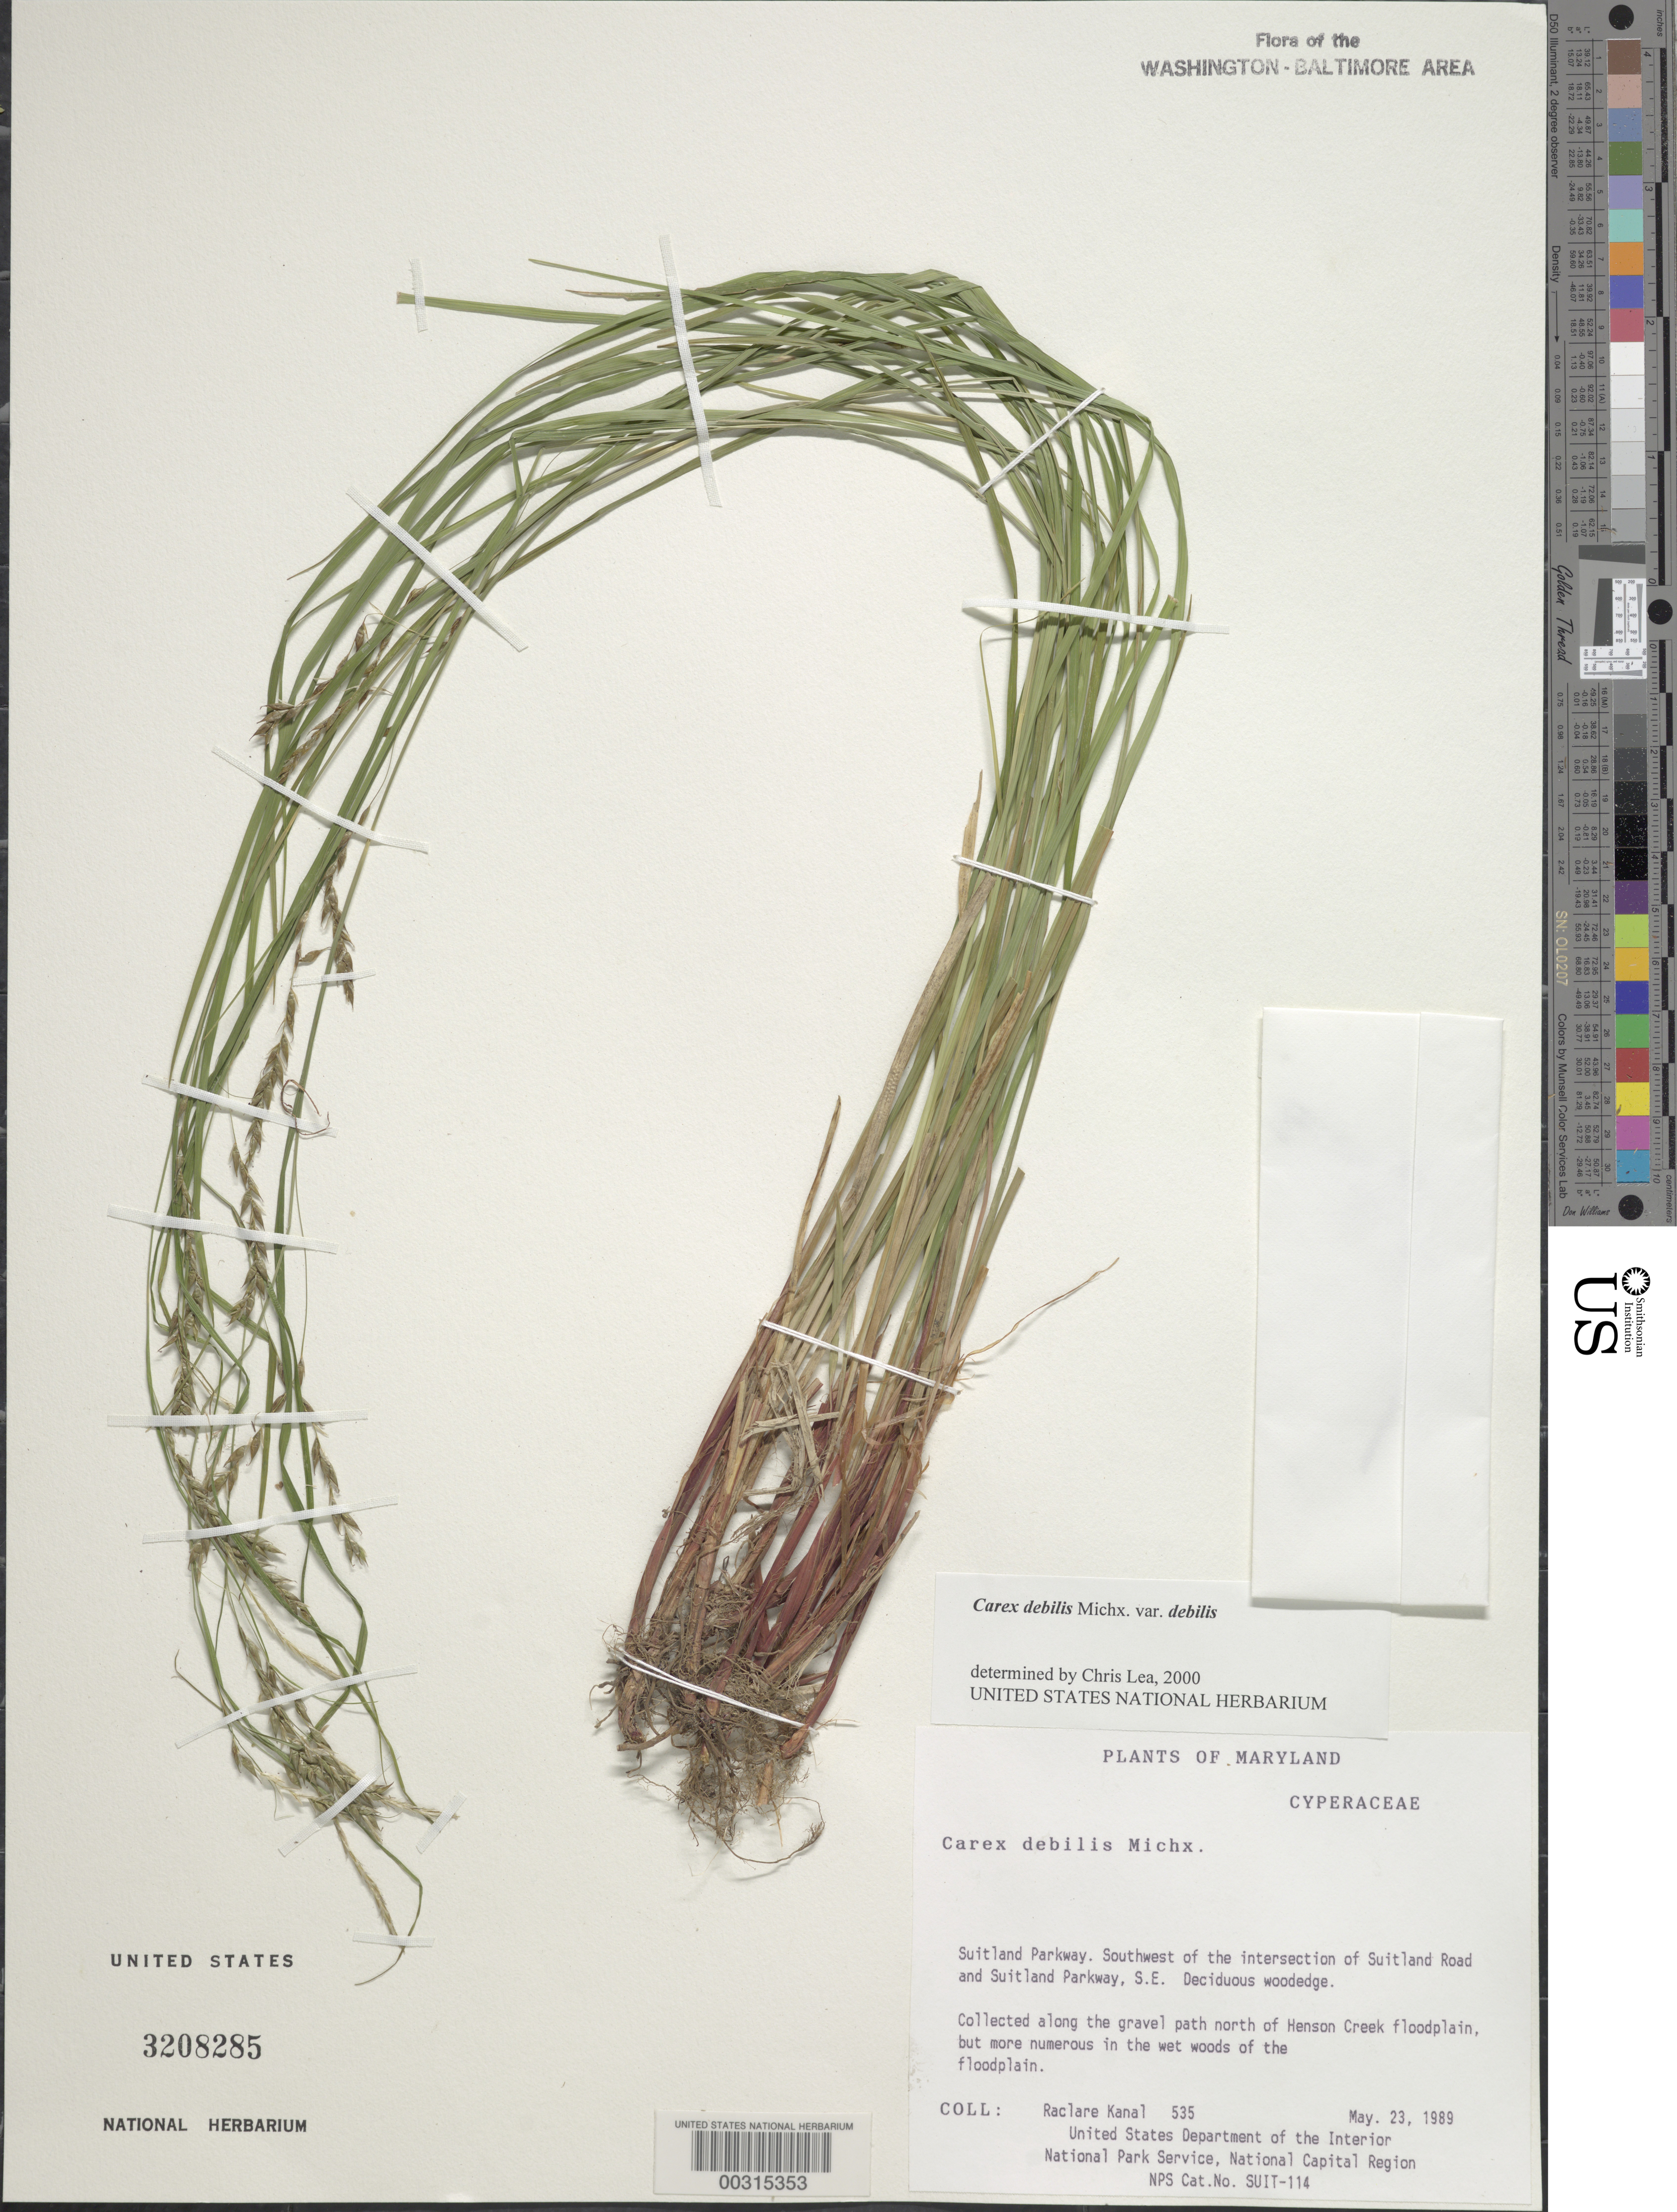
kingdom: Plantae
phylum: Tracheophyta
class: Liliopsida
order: Poales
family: Cyperaceae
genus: Carex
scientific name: Carex debilis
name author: Michx.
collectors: R. Kanal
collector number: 535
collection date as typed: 23 May 1989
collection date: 1989-05-23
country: United States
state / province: Maryland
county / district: Prince George's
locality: Suitland Parkway, SW of intersection of Suitland Parkway and Road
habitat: Gravel path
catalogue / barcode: US 3208285